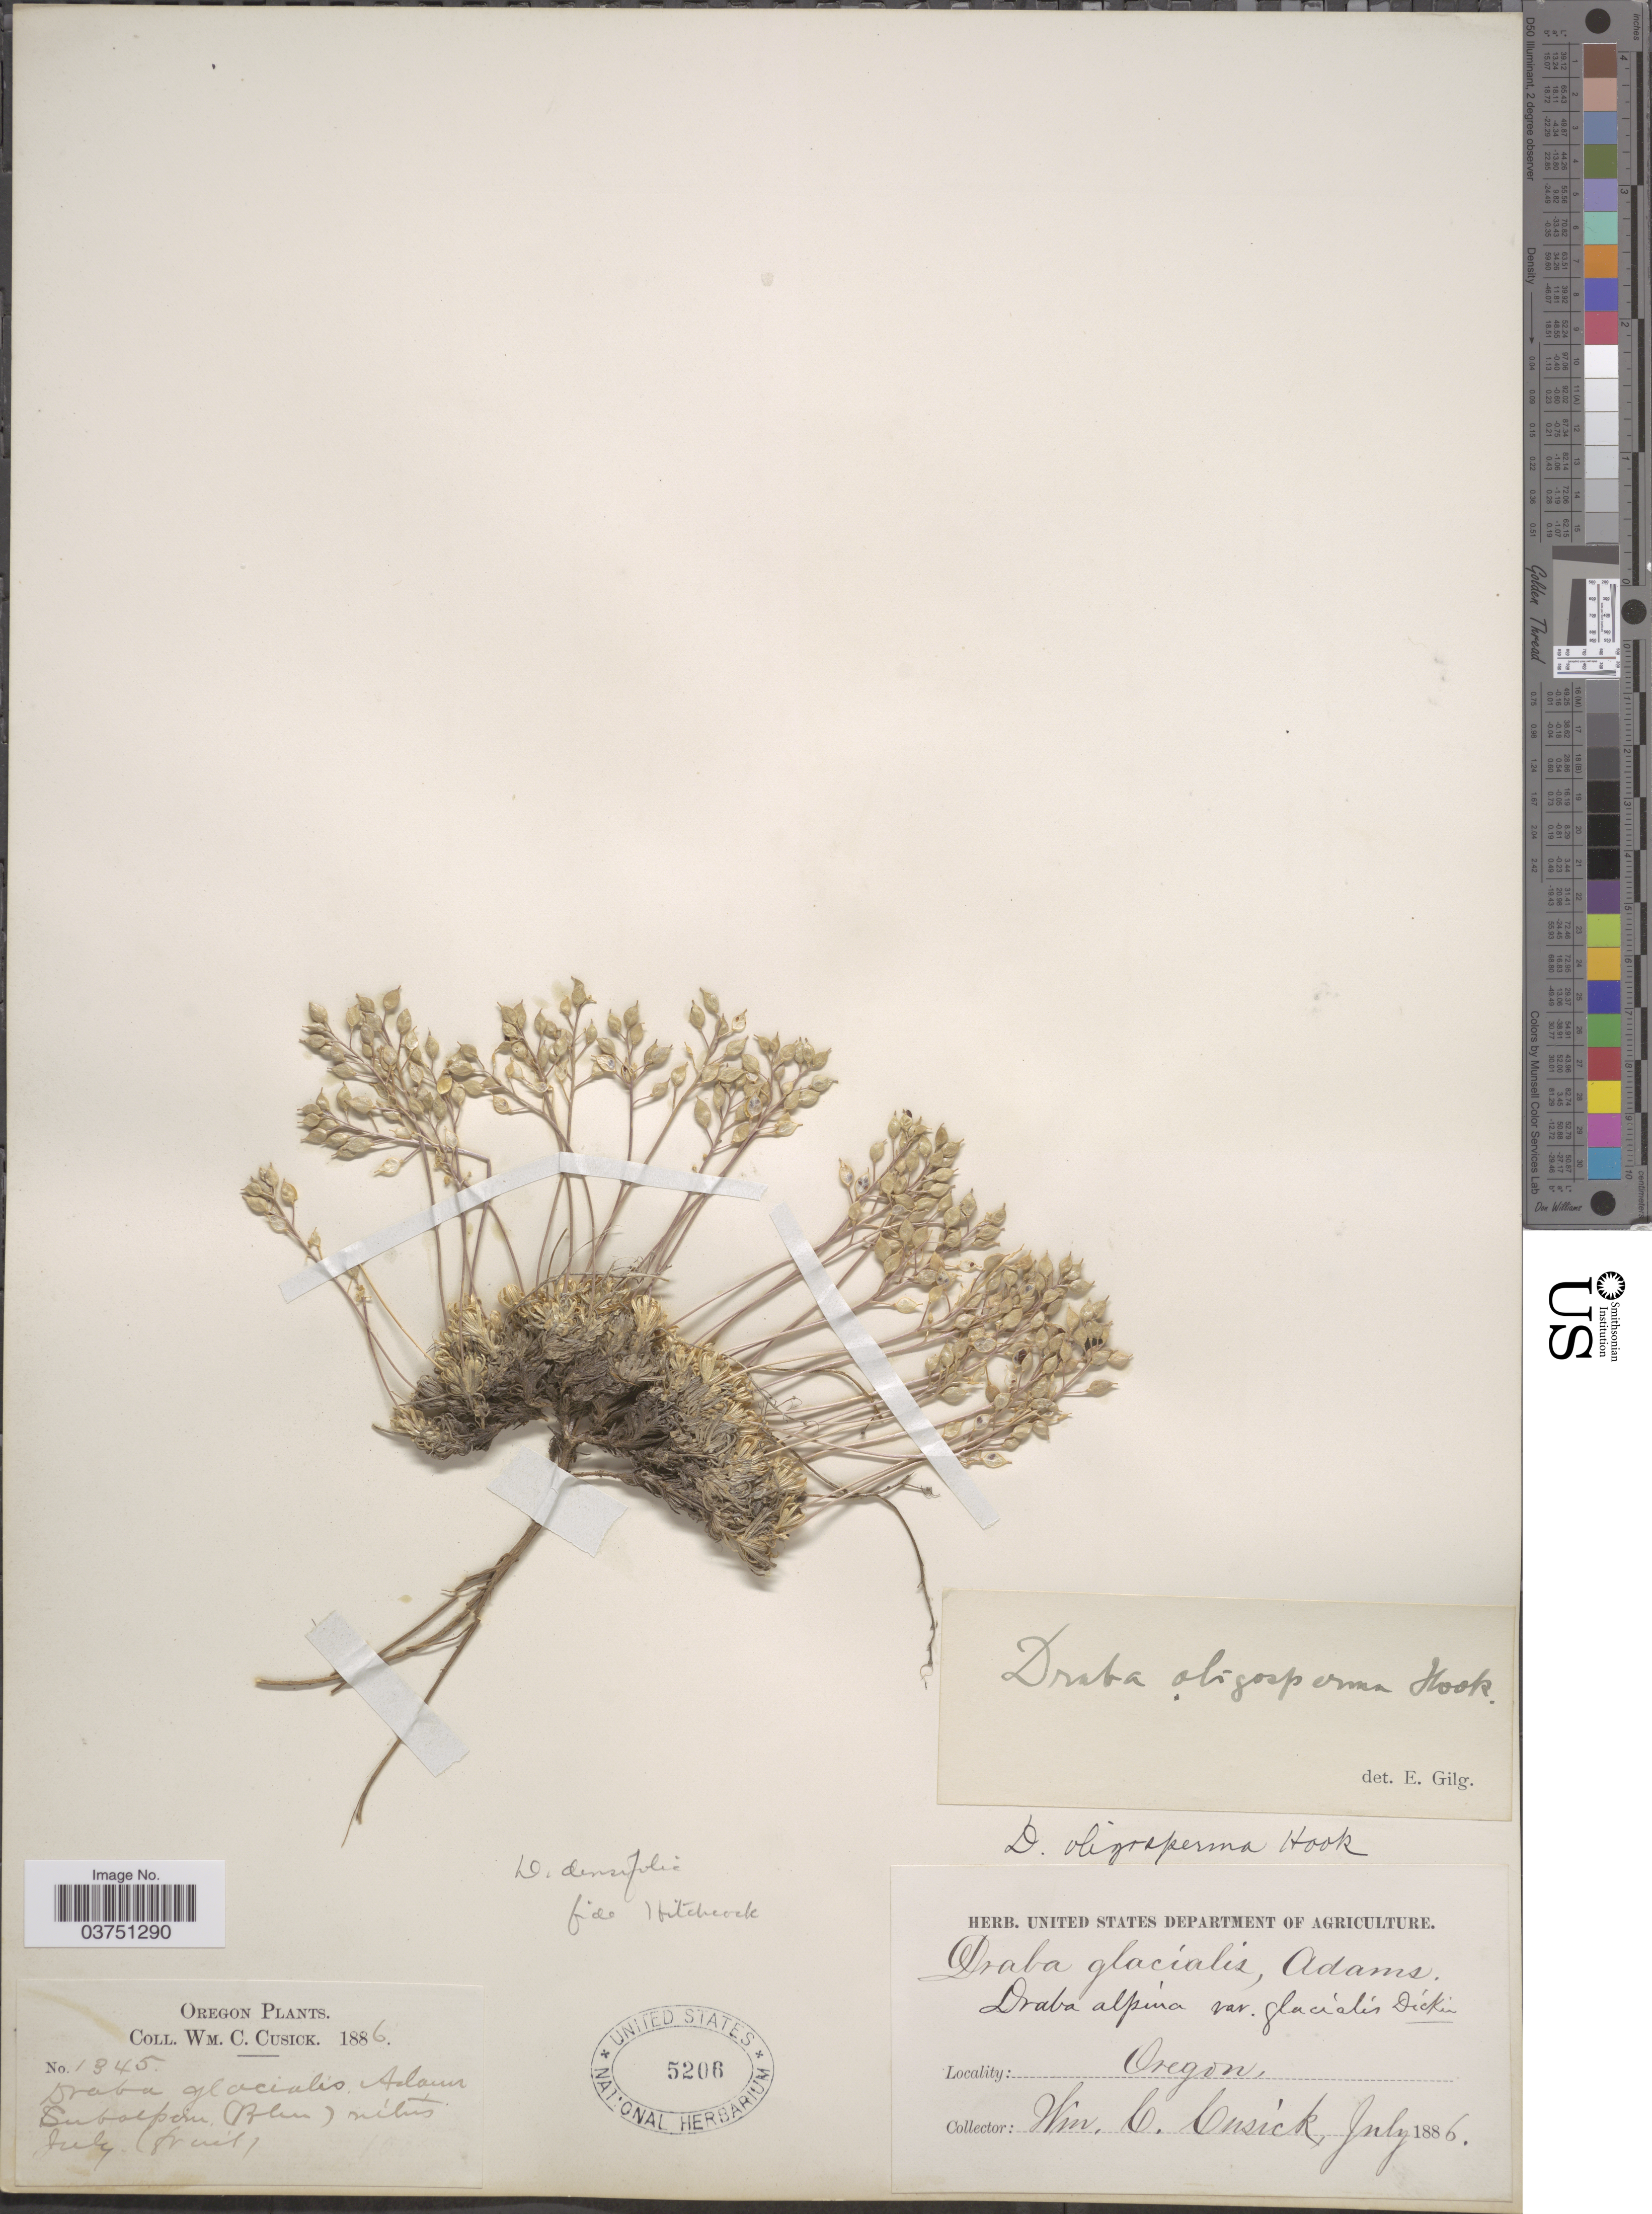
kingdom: Plantae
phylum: Tracheophyta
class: Magnoliopsida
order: Brassicales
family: Brassicaceae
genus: Draba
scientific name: Draba densifolia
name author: Nutt.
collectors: W. C. Cusick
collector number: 1345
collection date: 1886-07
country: United States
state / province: Oregon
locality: Subalpine (Blue) mtns.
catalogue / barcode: US 5206